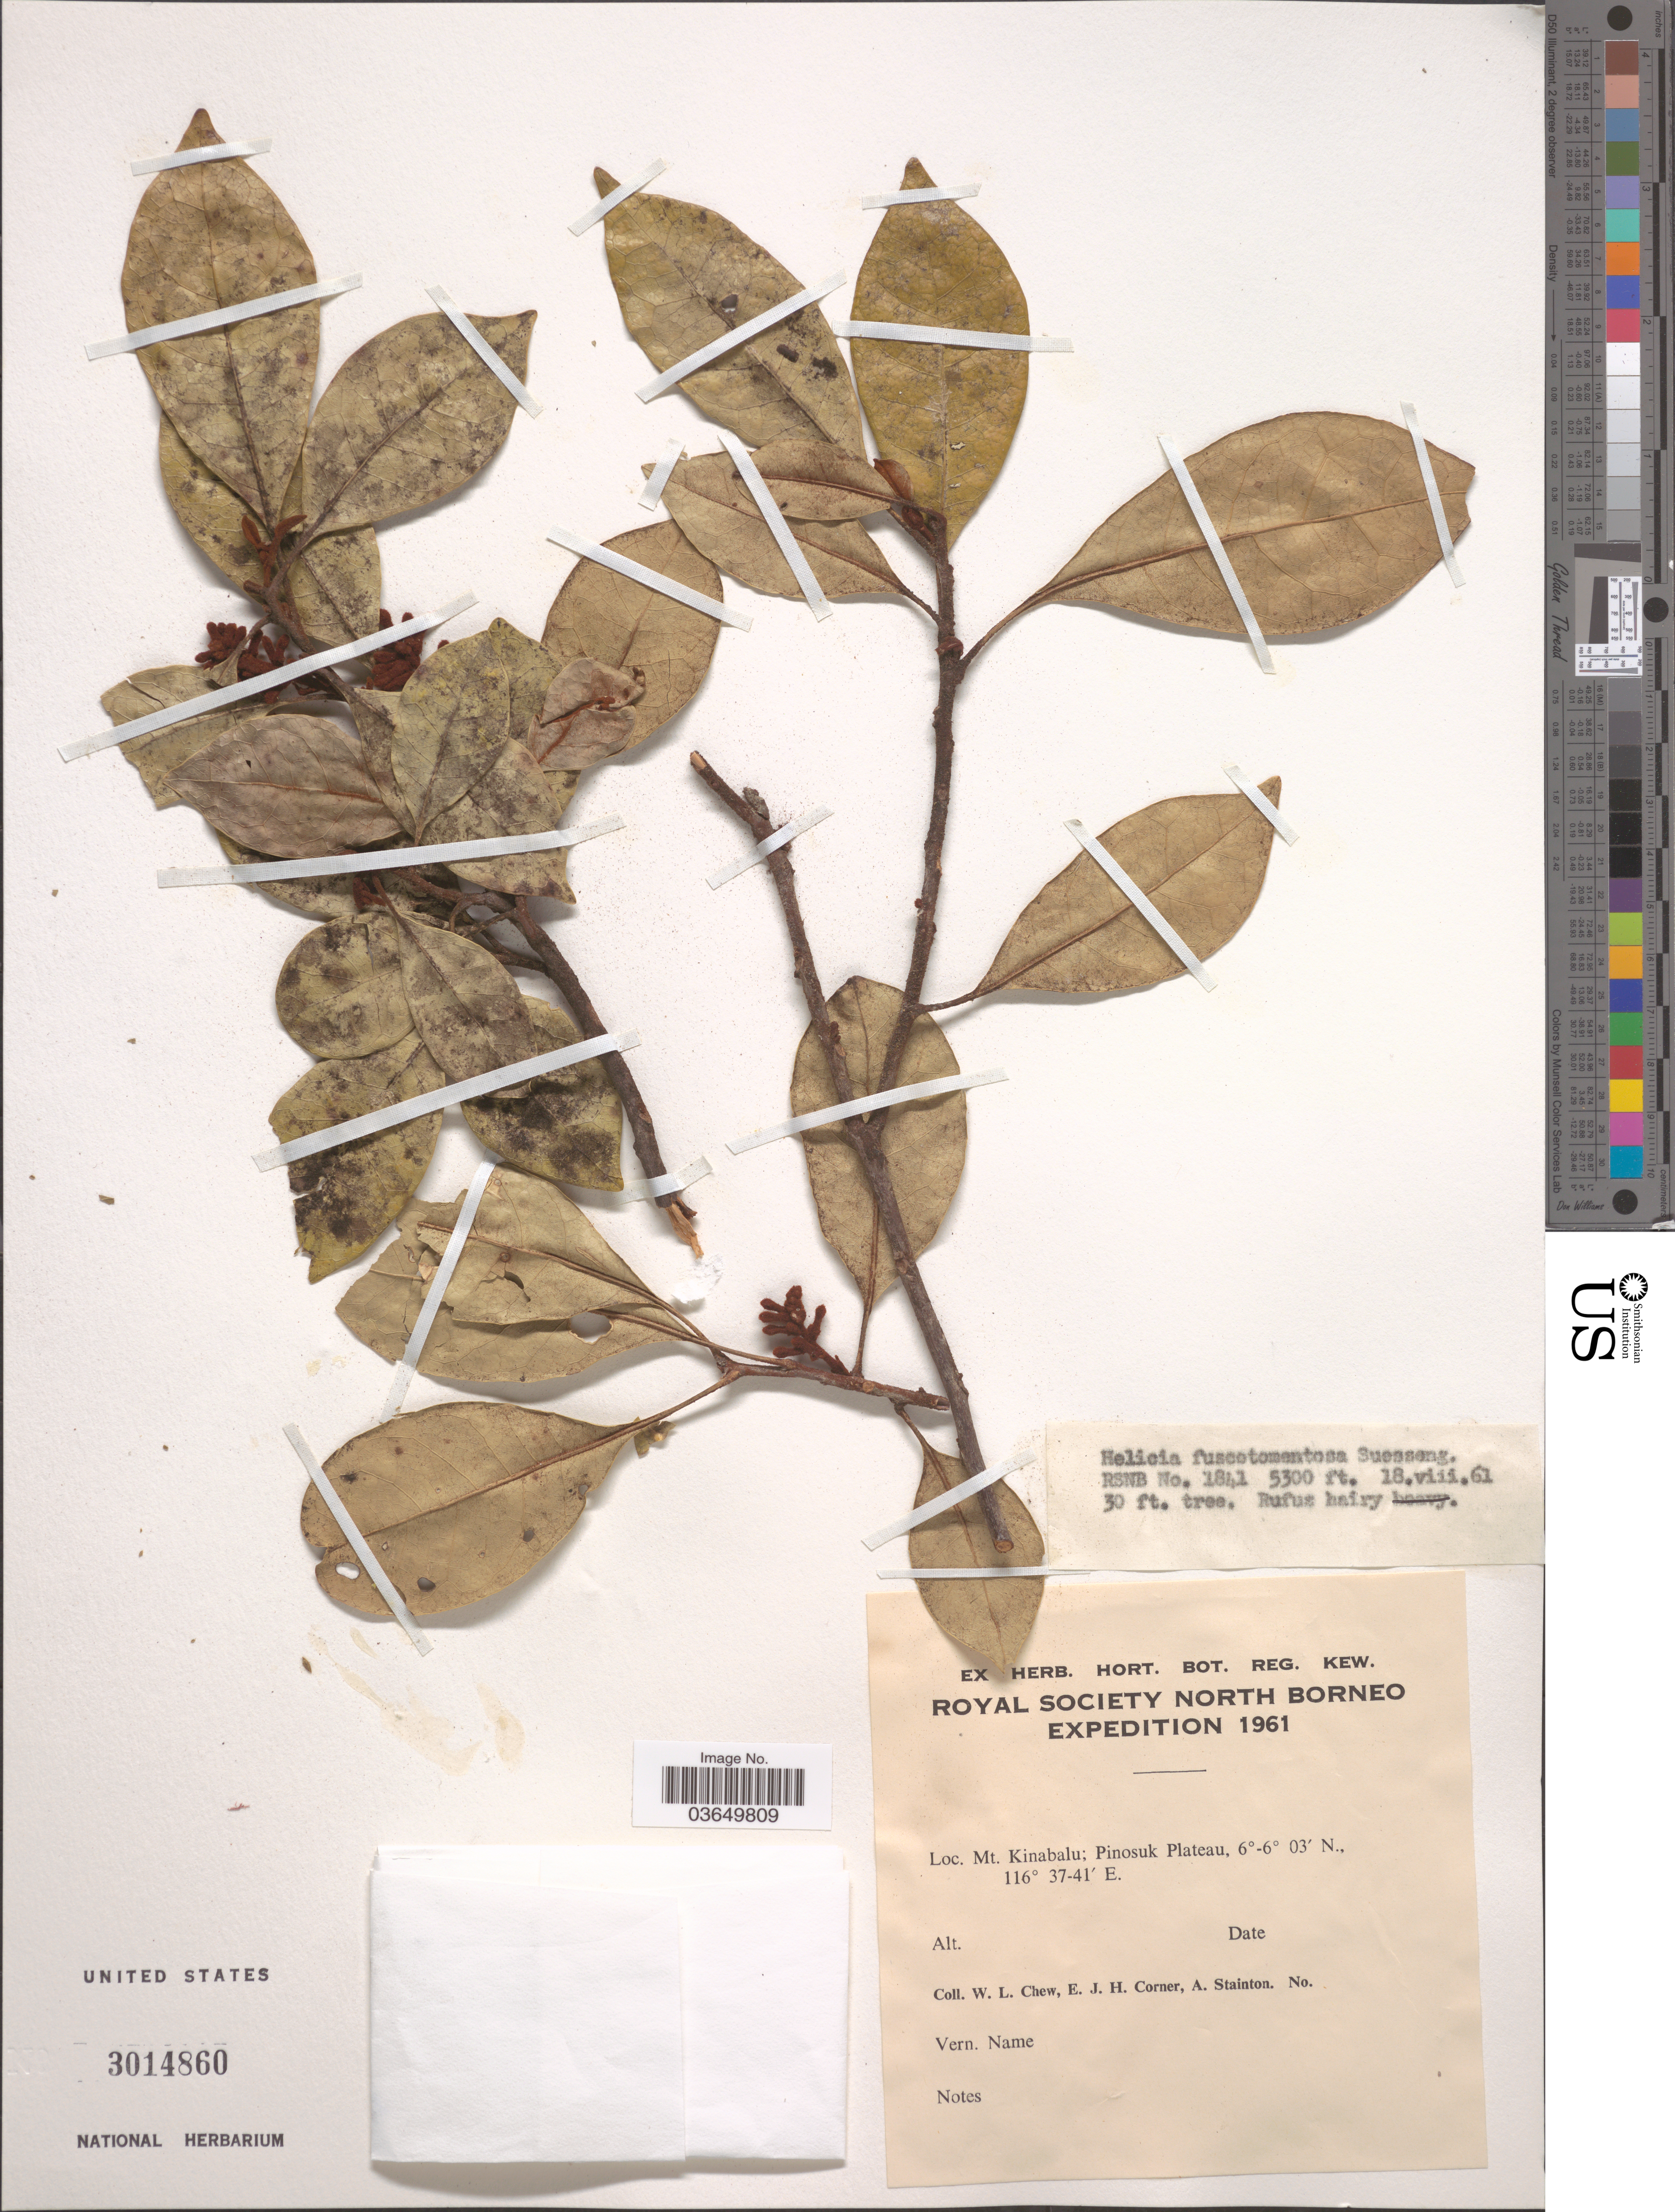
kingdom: Plantae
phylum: Tracheophyta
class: Magnoliopsida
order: Proteales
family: Proteaceae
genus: Helicia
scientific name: Helicia fuscotomentosa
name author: Suess.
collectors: W. Chew, E. Corner & A. Stainton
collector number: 1841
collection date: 1961-08-18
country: Malaysia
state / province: Sabah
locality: North Borneo. Mt. Kinabalu; Pinosuk Plateau.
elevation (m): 1615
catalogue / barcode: US 3014860